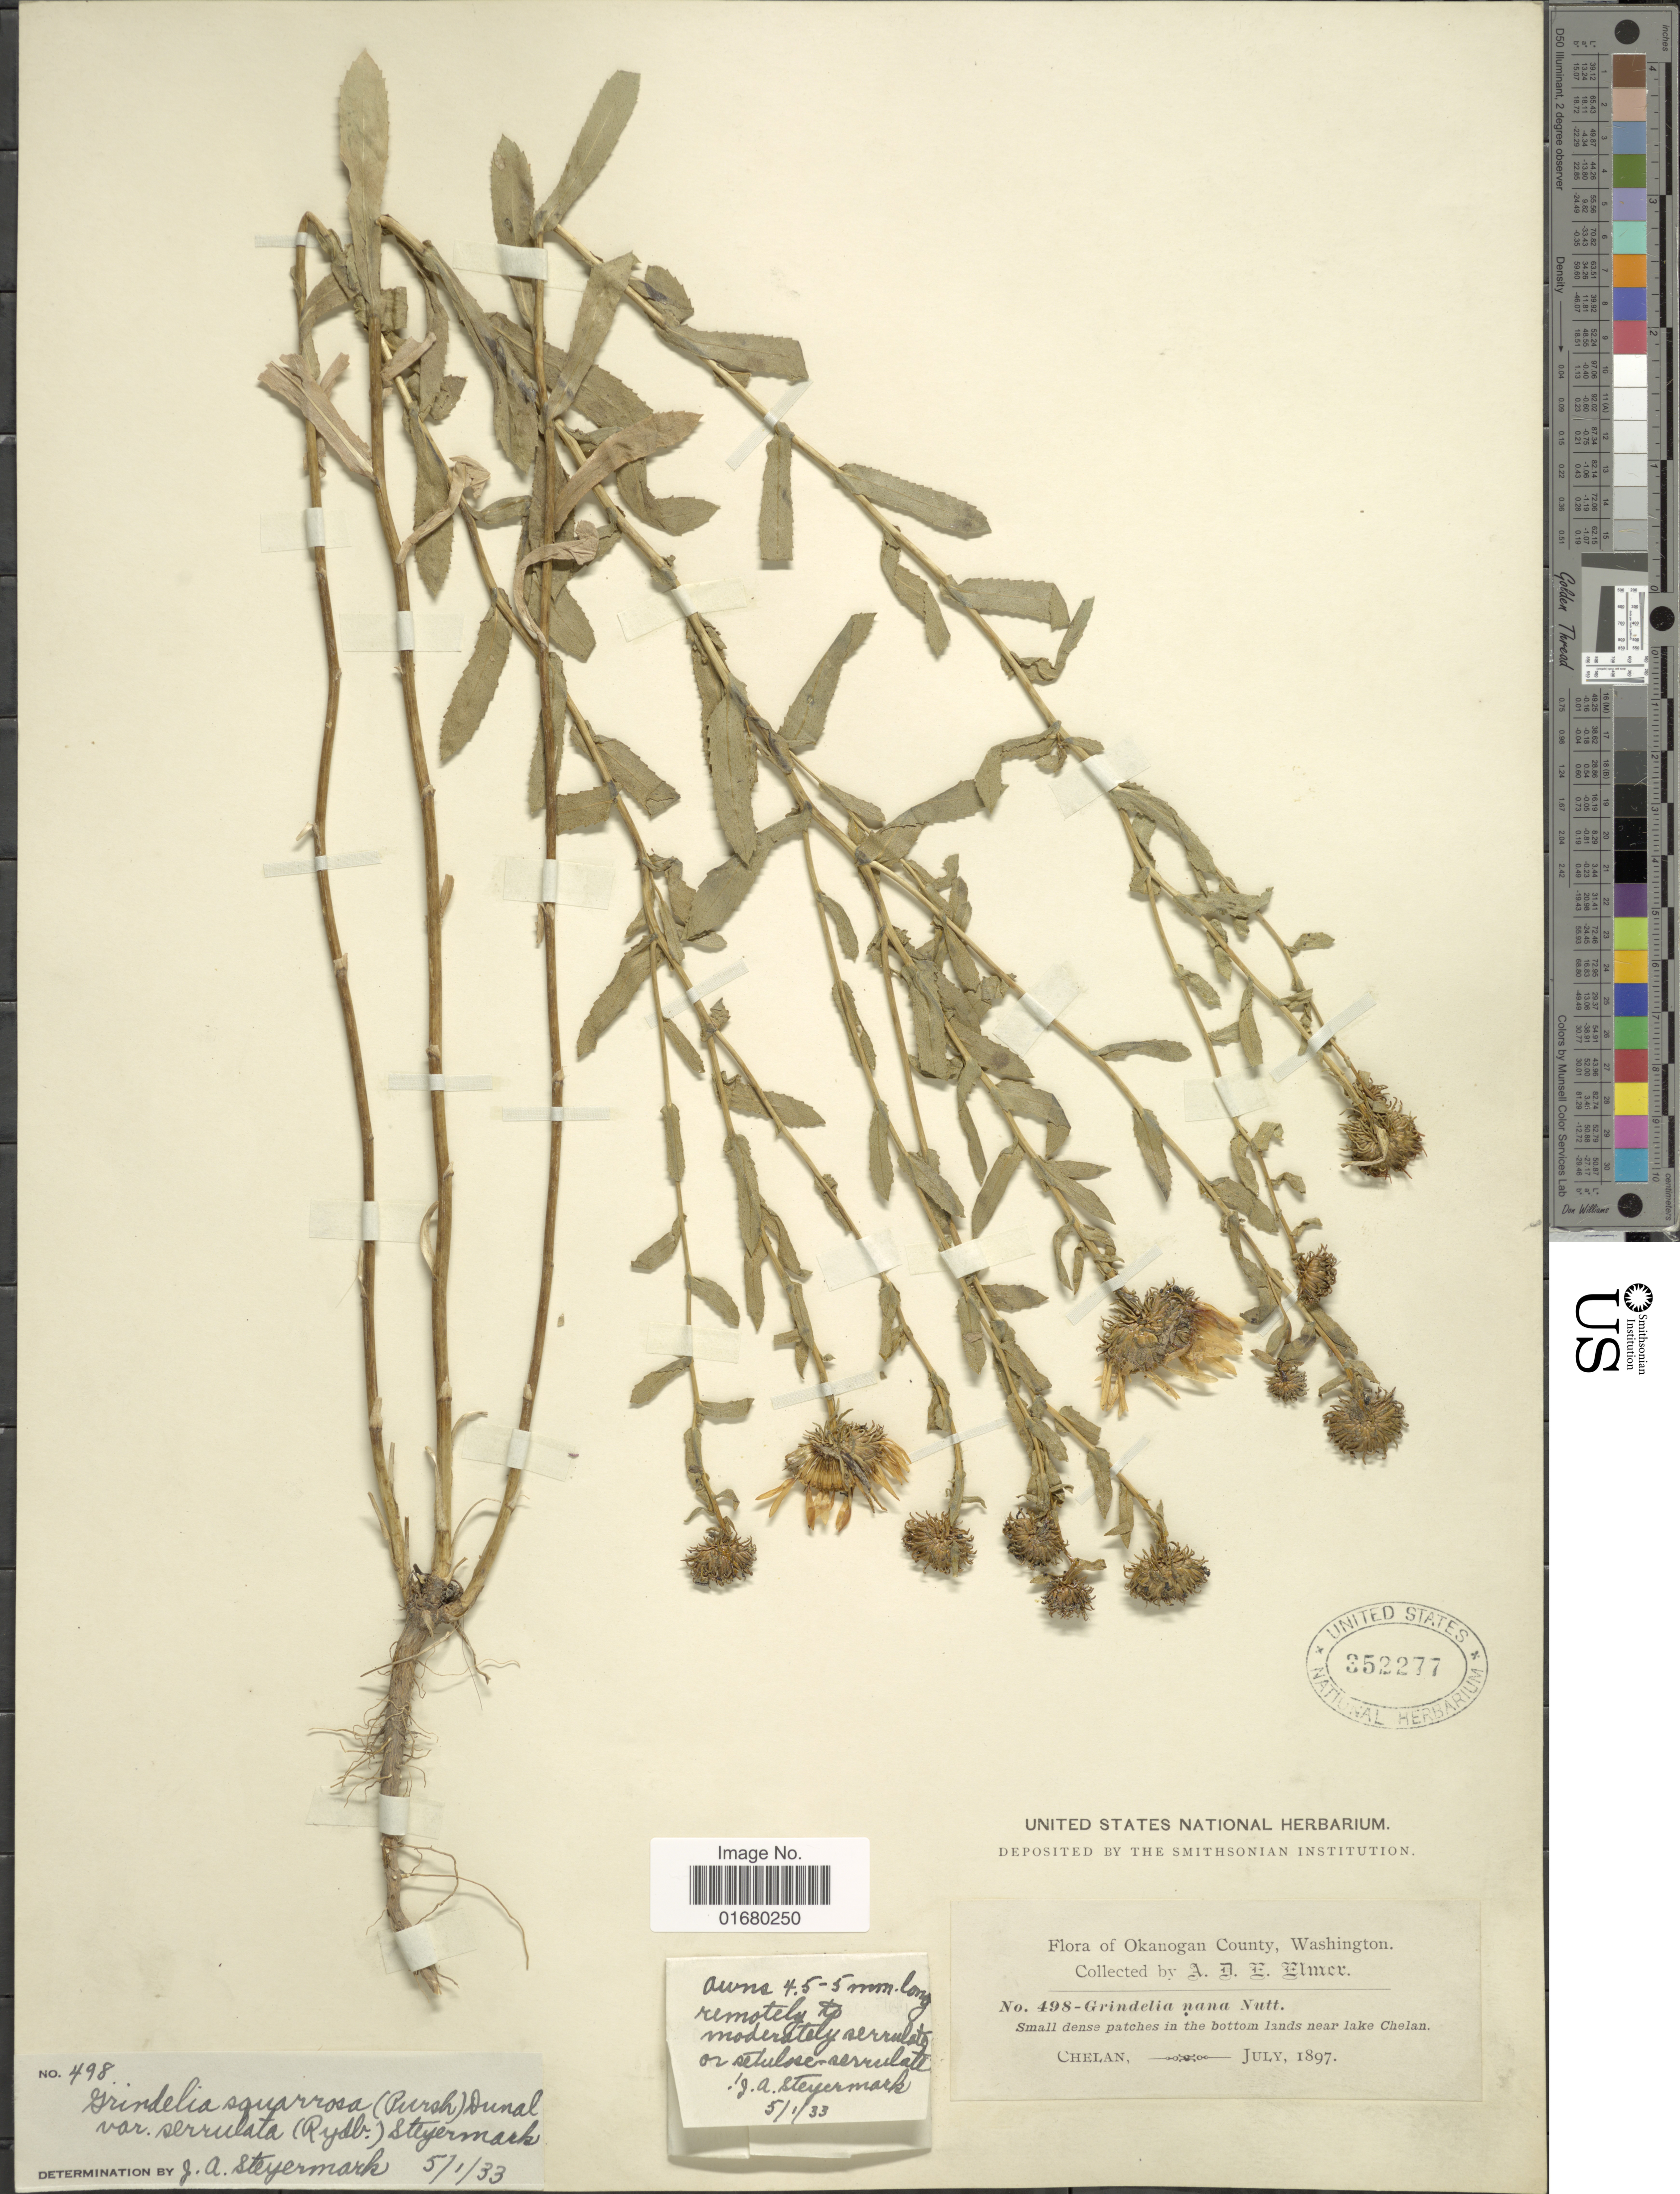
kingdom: Plantae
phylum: Tracheophyta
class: Magnoliopsida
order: Asterales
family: Asteraceae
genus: Grindelia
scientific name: Grindelia squarrosa var. serrulata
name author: (Rydb.) Steyerm.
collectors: A. D. E. Elmer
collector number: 498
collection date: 1897-07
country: United States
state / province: Washington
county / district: Chelan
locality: Small dense patches in the bottom lands near Lake Chelan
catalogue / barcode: US 352277